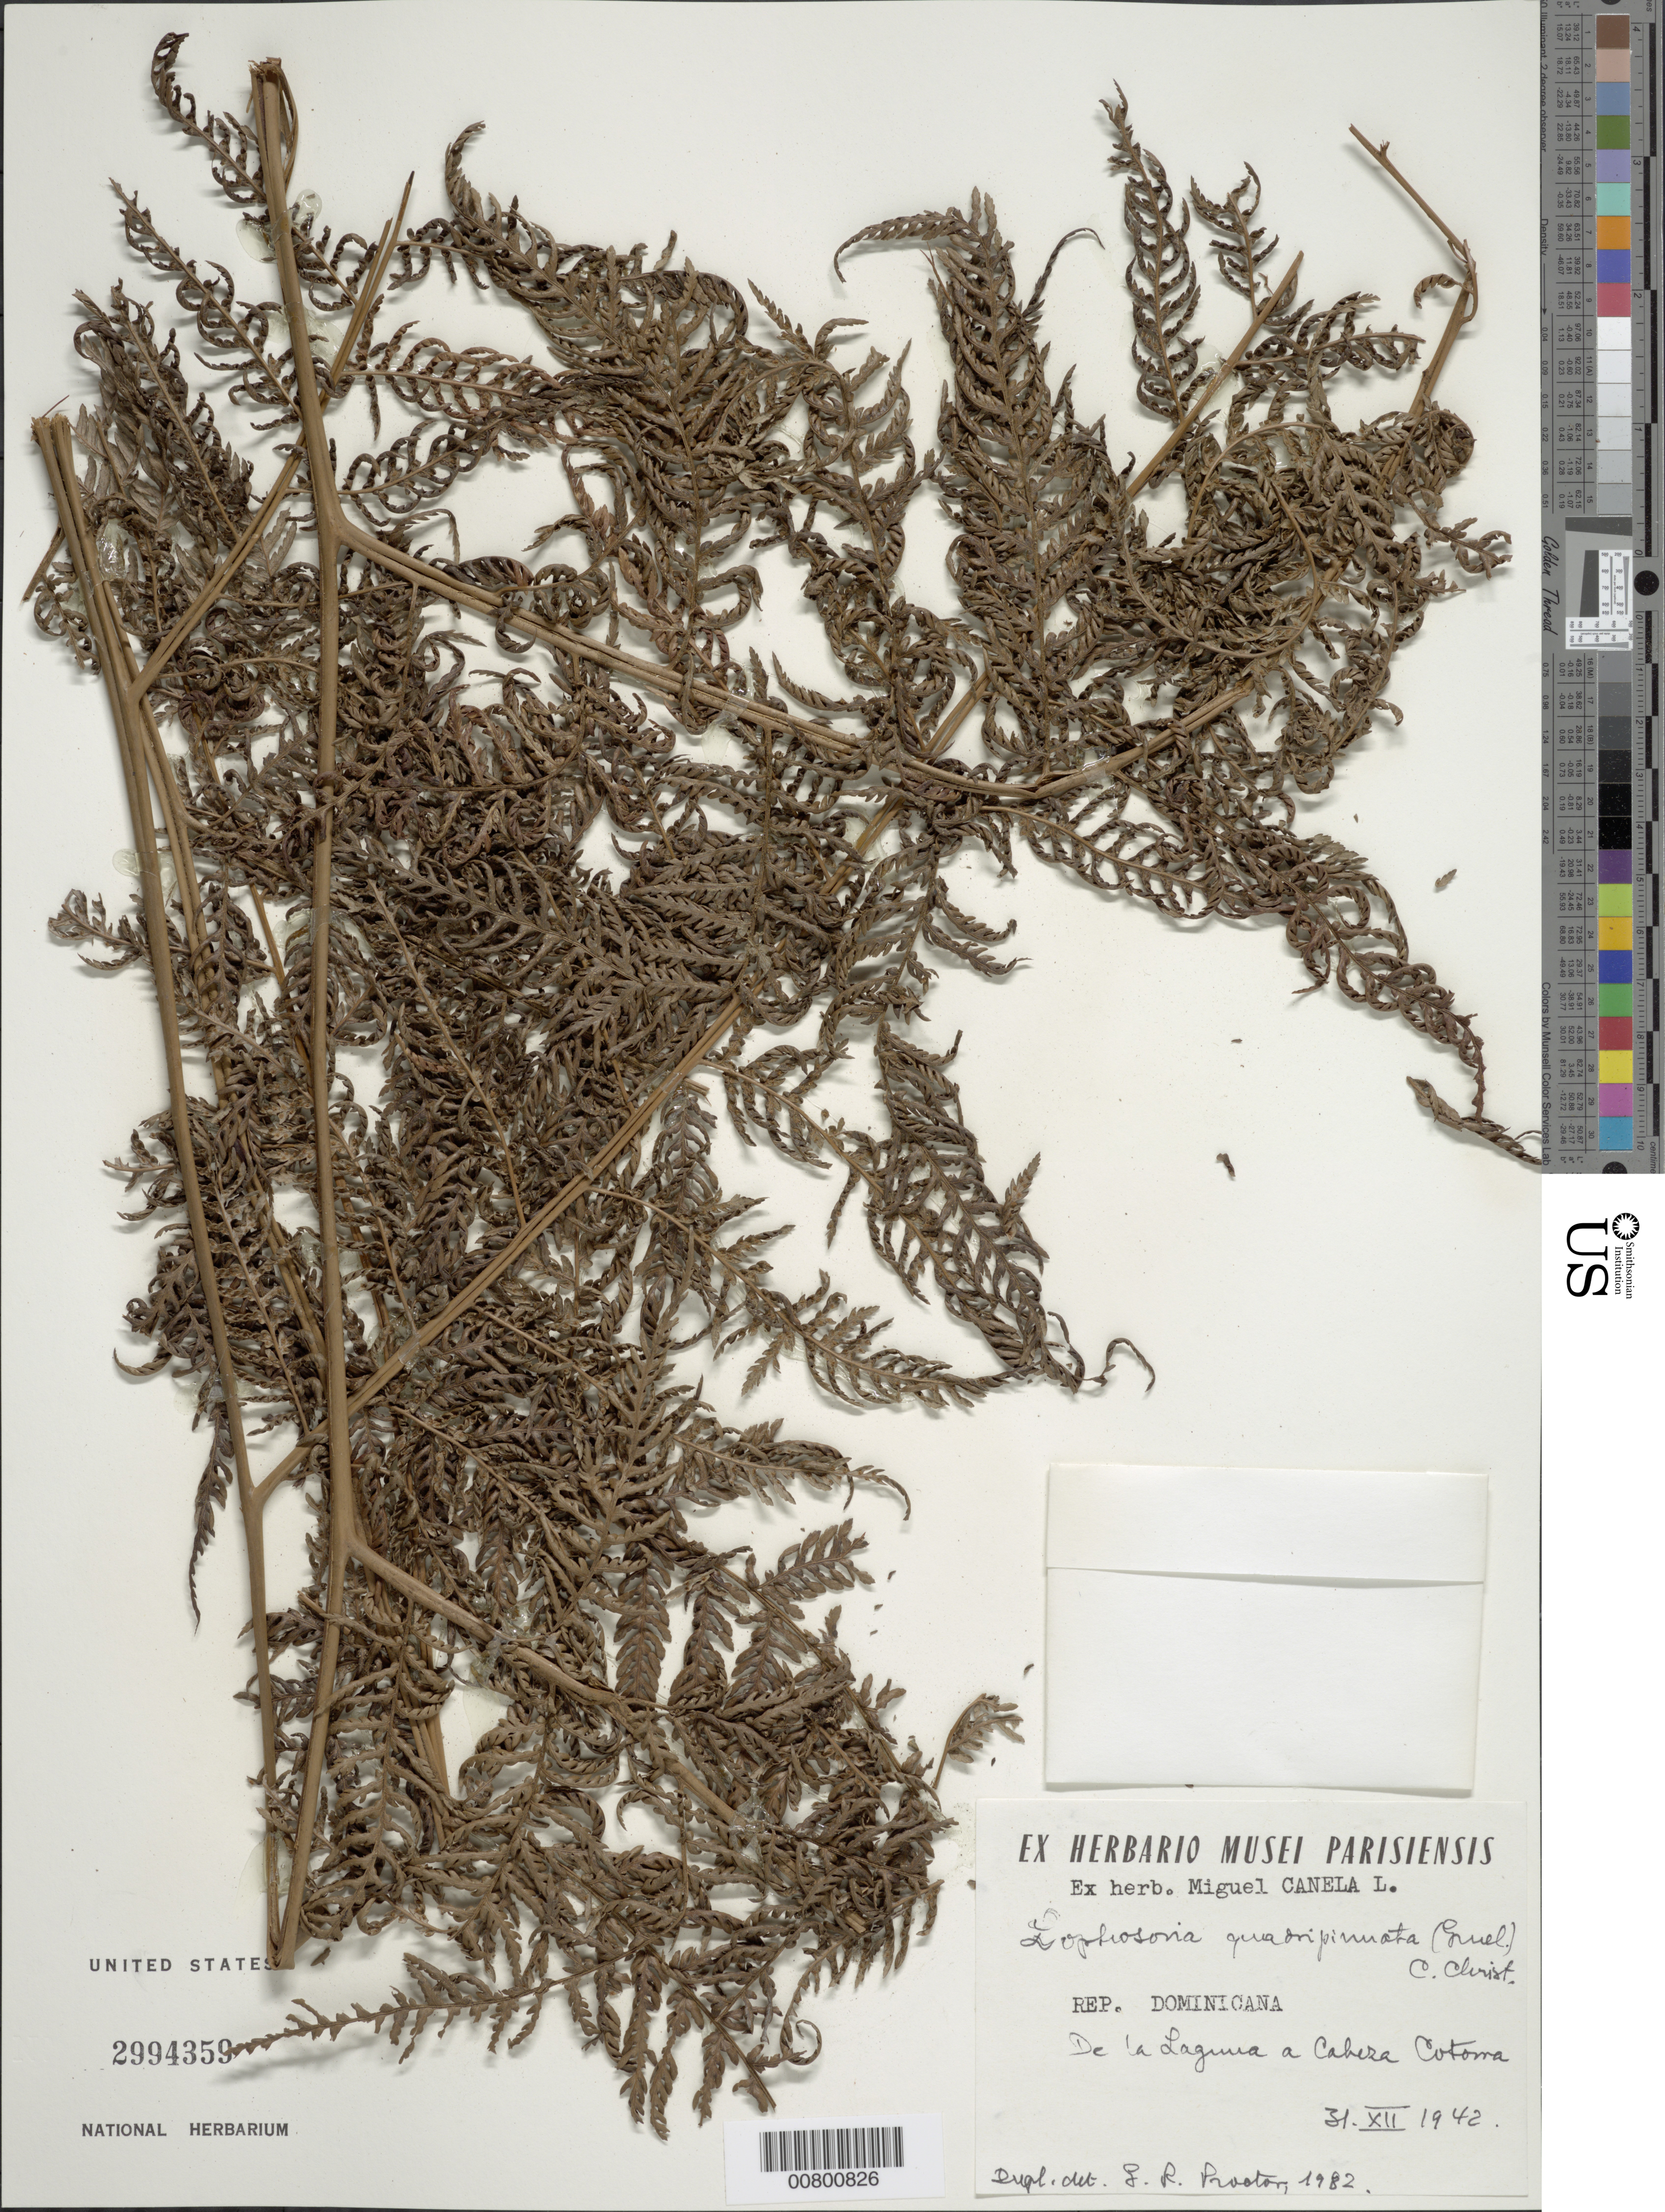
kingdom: Plantae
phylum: Tracheophyta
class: Polypodiopsida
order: Cyatheales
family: Dicksoniaceae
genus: Lophosoria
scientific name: Lophosoria quadripinnata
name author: (J.F. Gmel.) C. Chr.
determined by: Proctor, G. R.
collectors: M. Canela Lazaro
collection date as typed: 31 Dec 1942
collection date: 1942-12-31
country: Dominican Republic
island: Hispaniola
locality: La Laguna to Cabeza Cotorra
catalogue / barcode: US 2994359